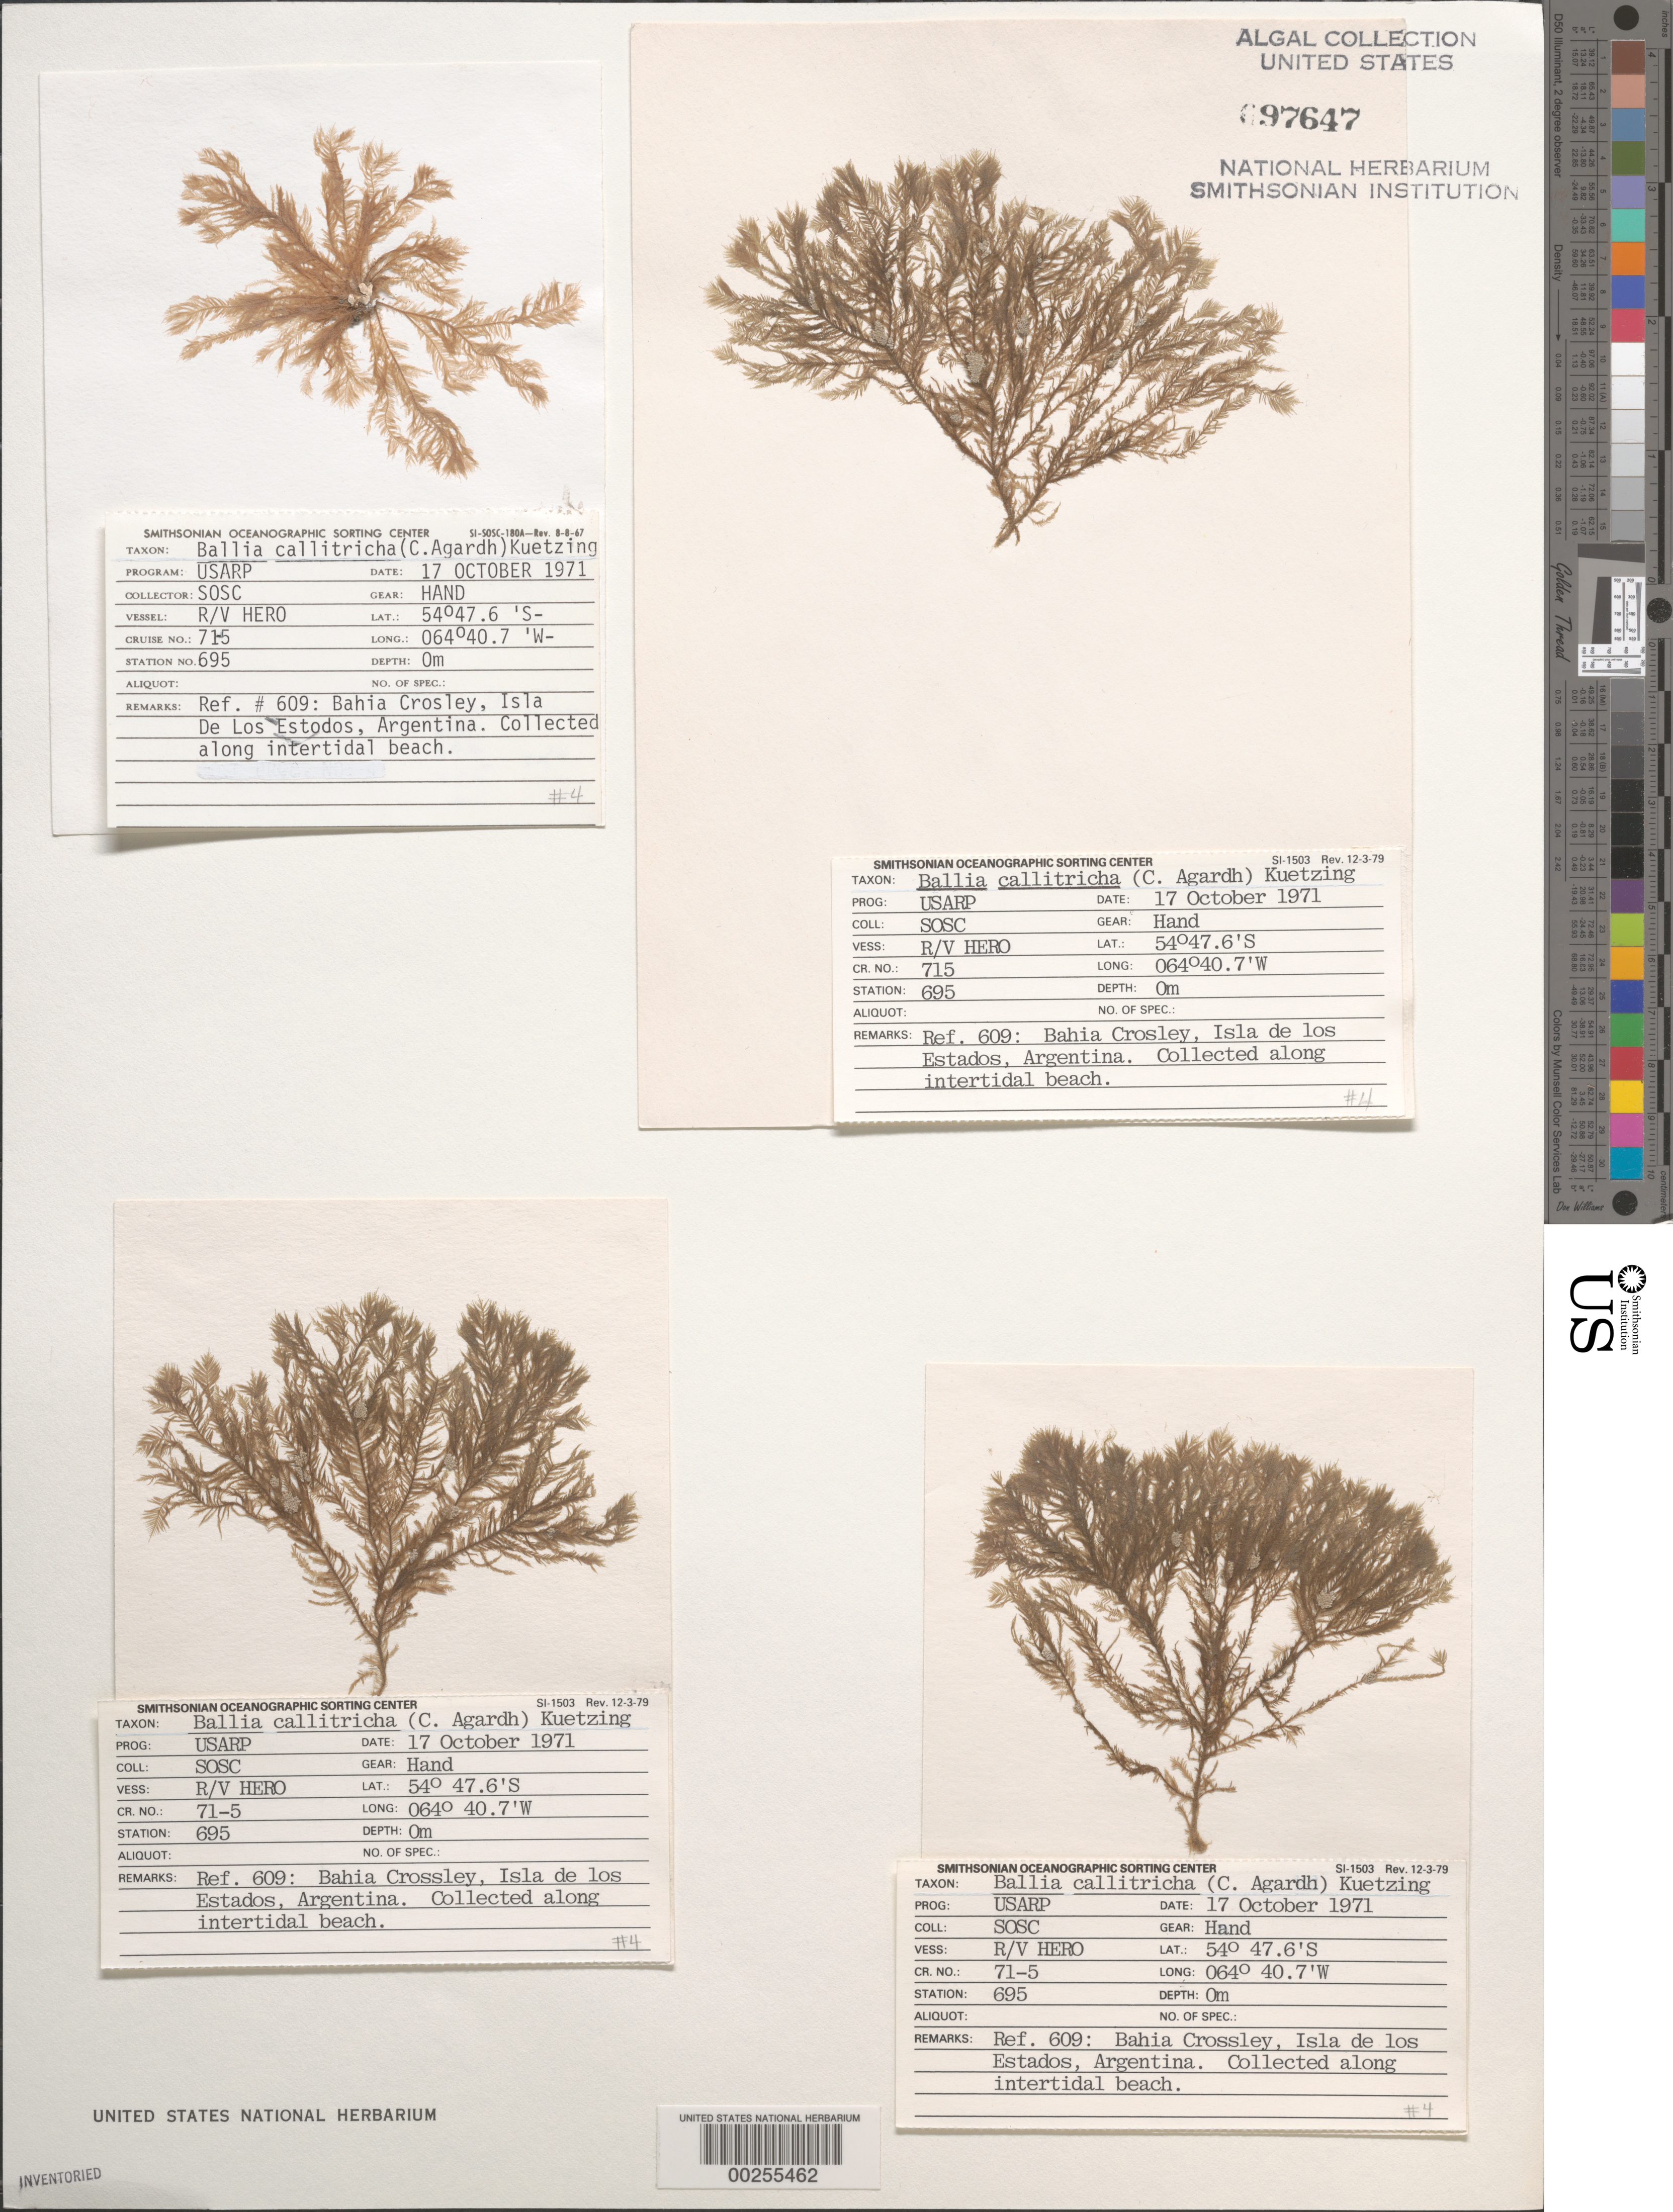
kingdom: Plantae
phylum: Rhodophyta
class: Florideophyceae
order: Balliales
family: Balliaceae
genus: Ballia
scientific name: Ballia callitricha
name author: (C. Agardh) Kützing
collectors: SOSC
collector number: Station 695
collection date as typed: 17 Oct 1971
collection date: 1971-10-17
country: Argentina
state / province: Tierra del Fuego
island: Isla de los Estados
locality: Bahia Crossley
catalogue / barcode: US 97647